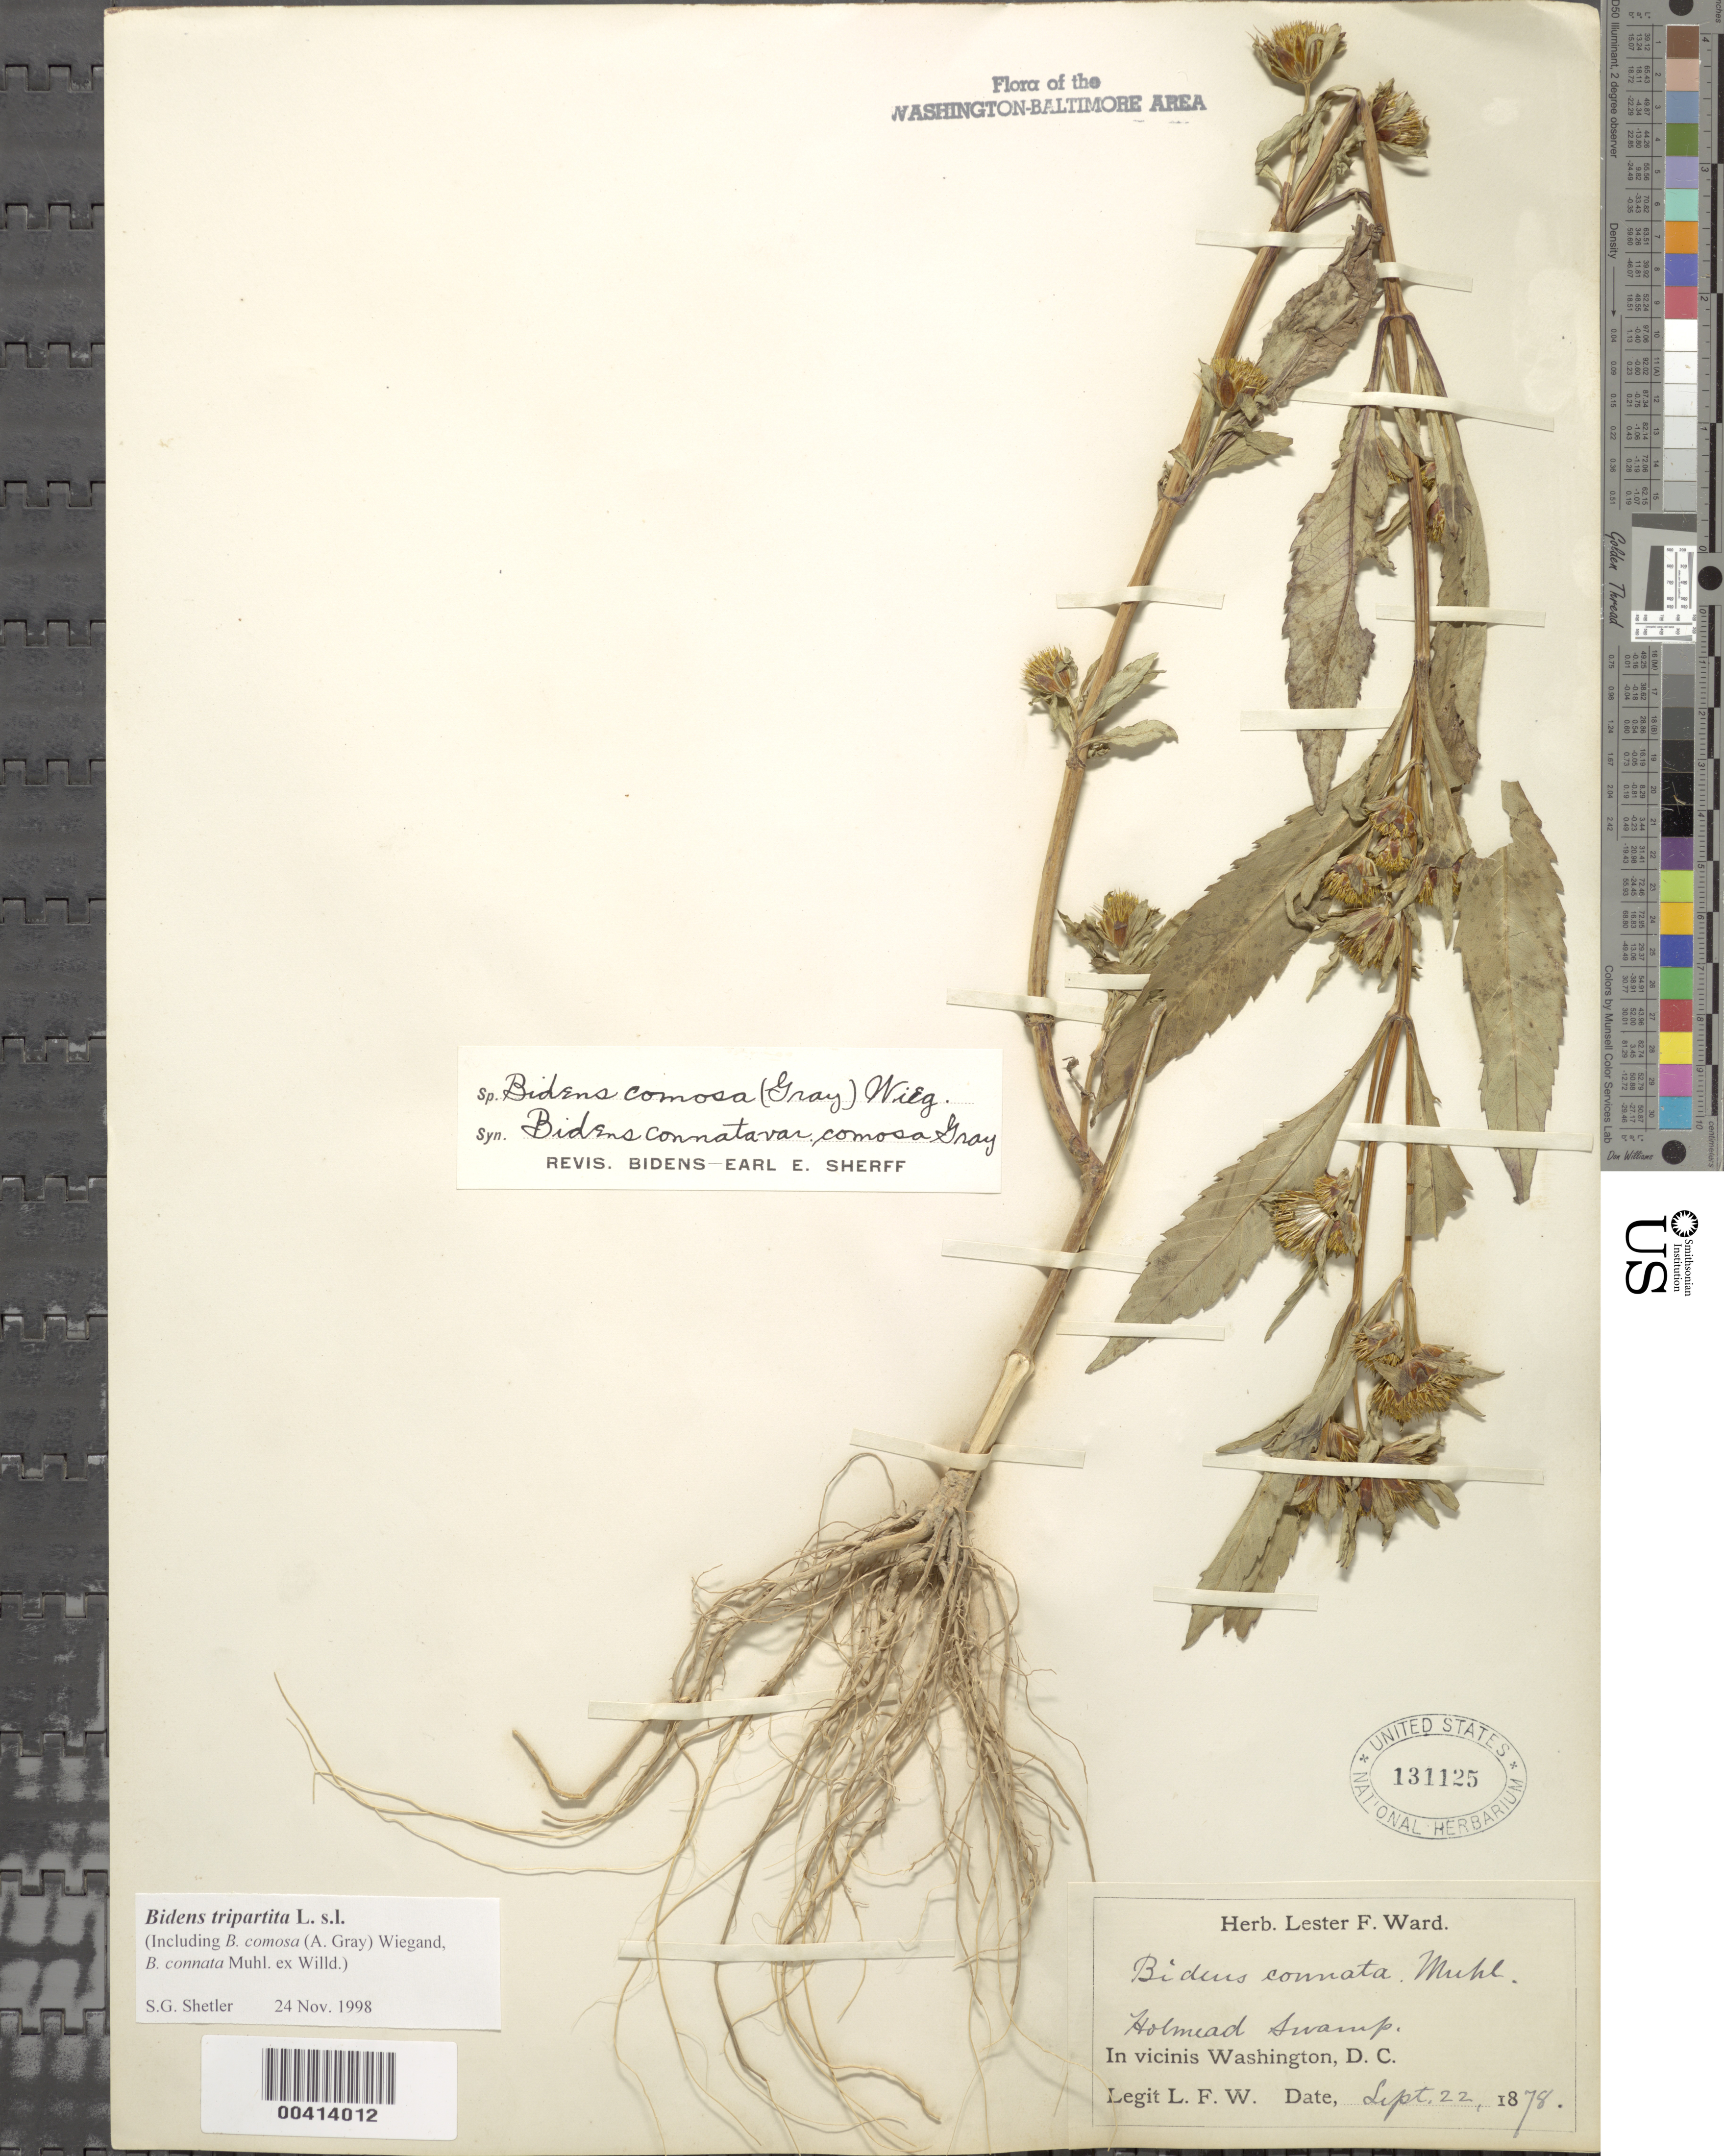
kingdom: Plantae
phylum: Tracheophyta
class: Magnoliopsida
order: Asterales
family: Asteraceae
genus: Bidens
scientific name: Bidens tripartita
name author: L.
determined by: Shetler, Stanwyn G., (US), NMNH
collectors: L. F. Ward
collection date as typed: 22 Sep 1878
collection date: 1878-09-22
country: United States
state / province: District of Columbia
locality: Holmead Swamp Rock Creek Park & vicinity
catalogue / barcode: US 131125